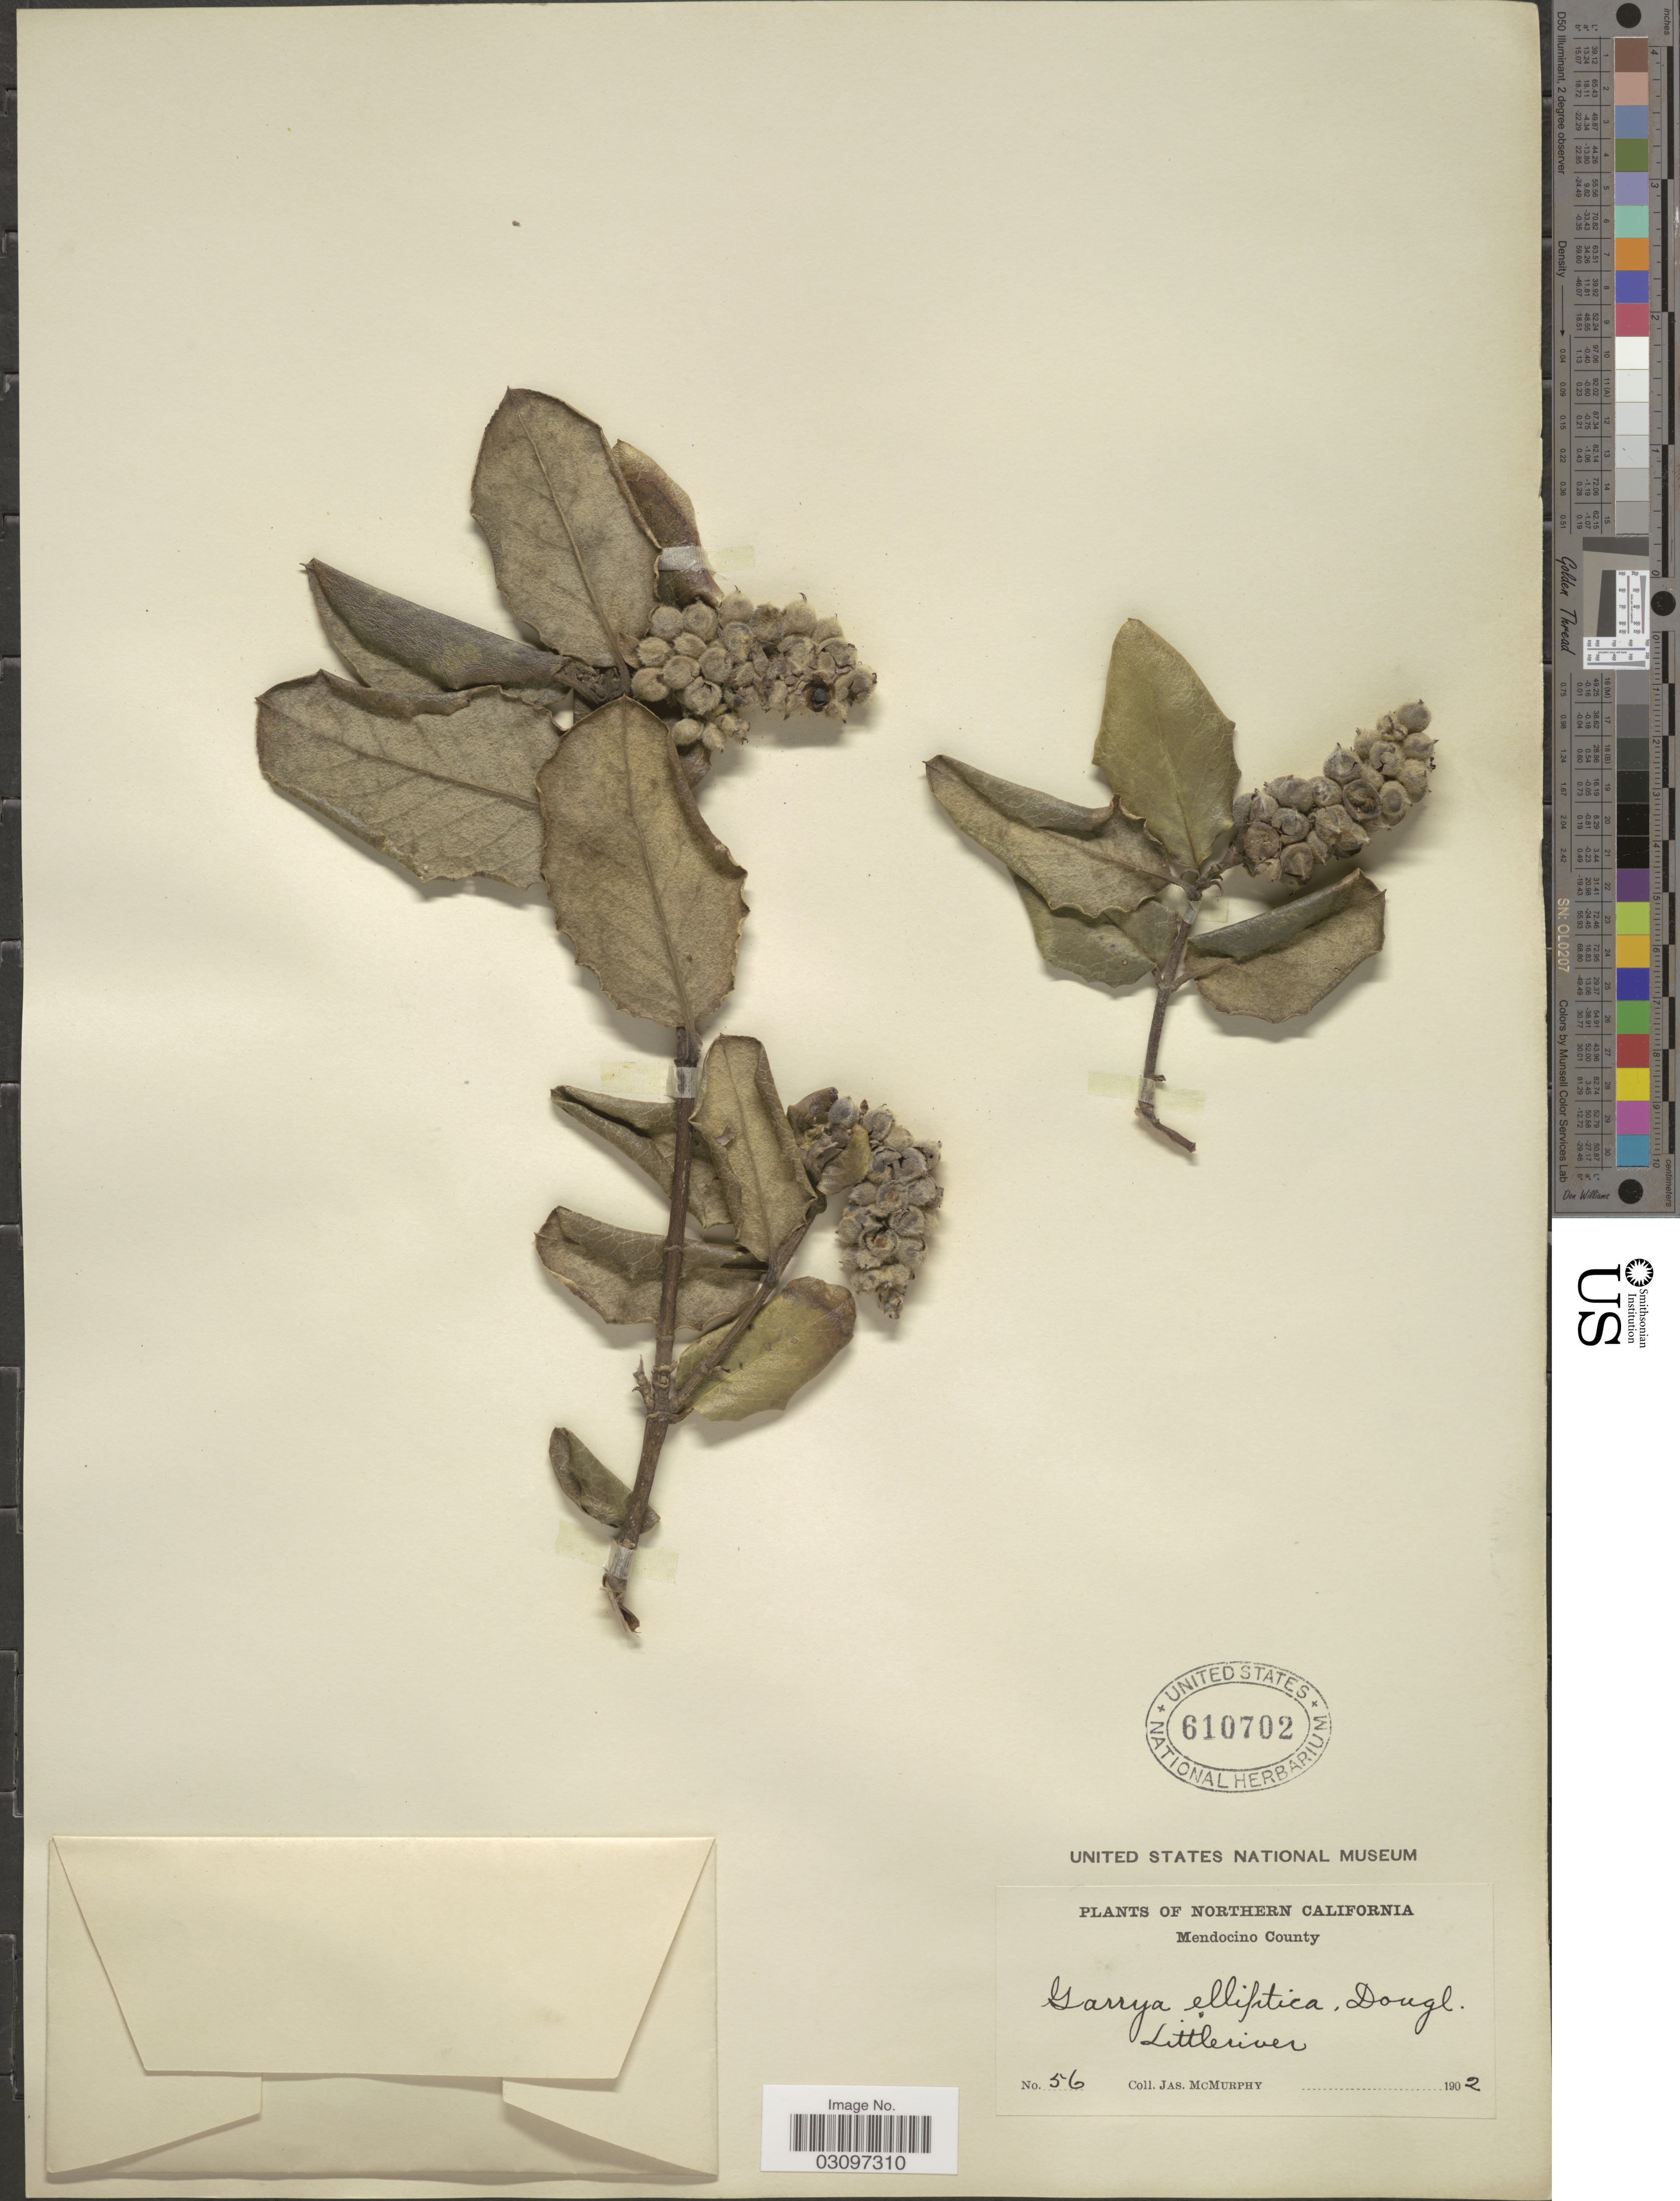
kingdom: Plantae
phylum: Tracheophyta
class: Magnoliopsida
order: Garryales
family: Garryaceae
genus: Garrya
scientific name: Garrya elliptica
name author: Douglas ex Lindl.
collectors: J. McMurphy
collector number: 56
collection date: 1902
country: United States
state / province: California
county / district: Mendocino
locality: Northern California. Mendocino County. Little river.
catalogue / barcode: US 610702